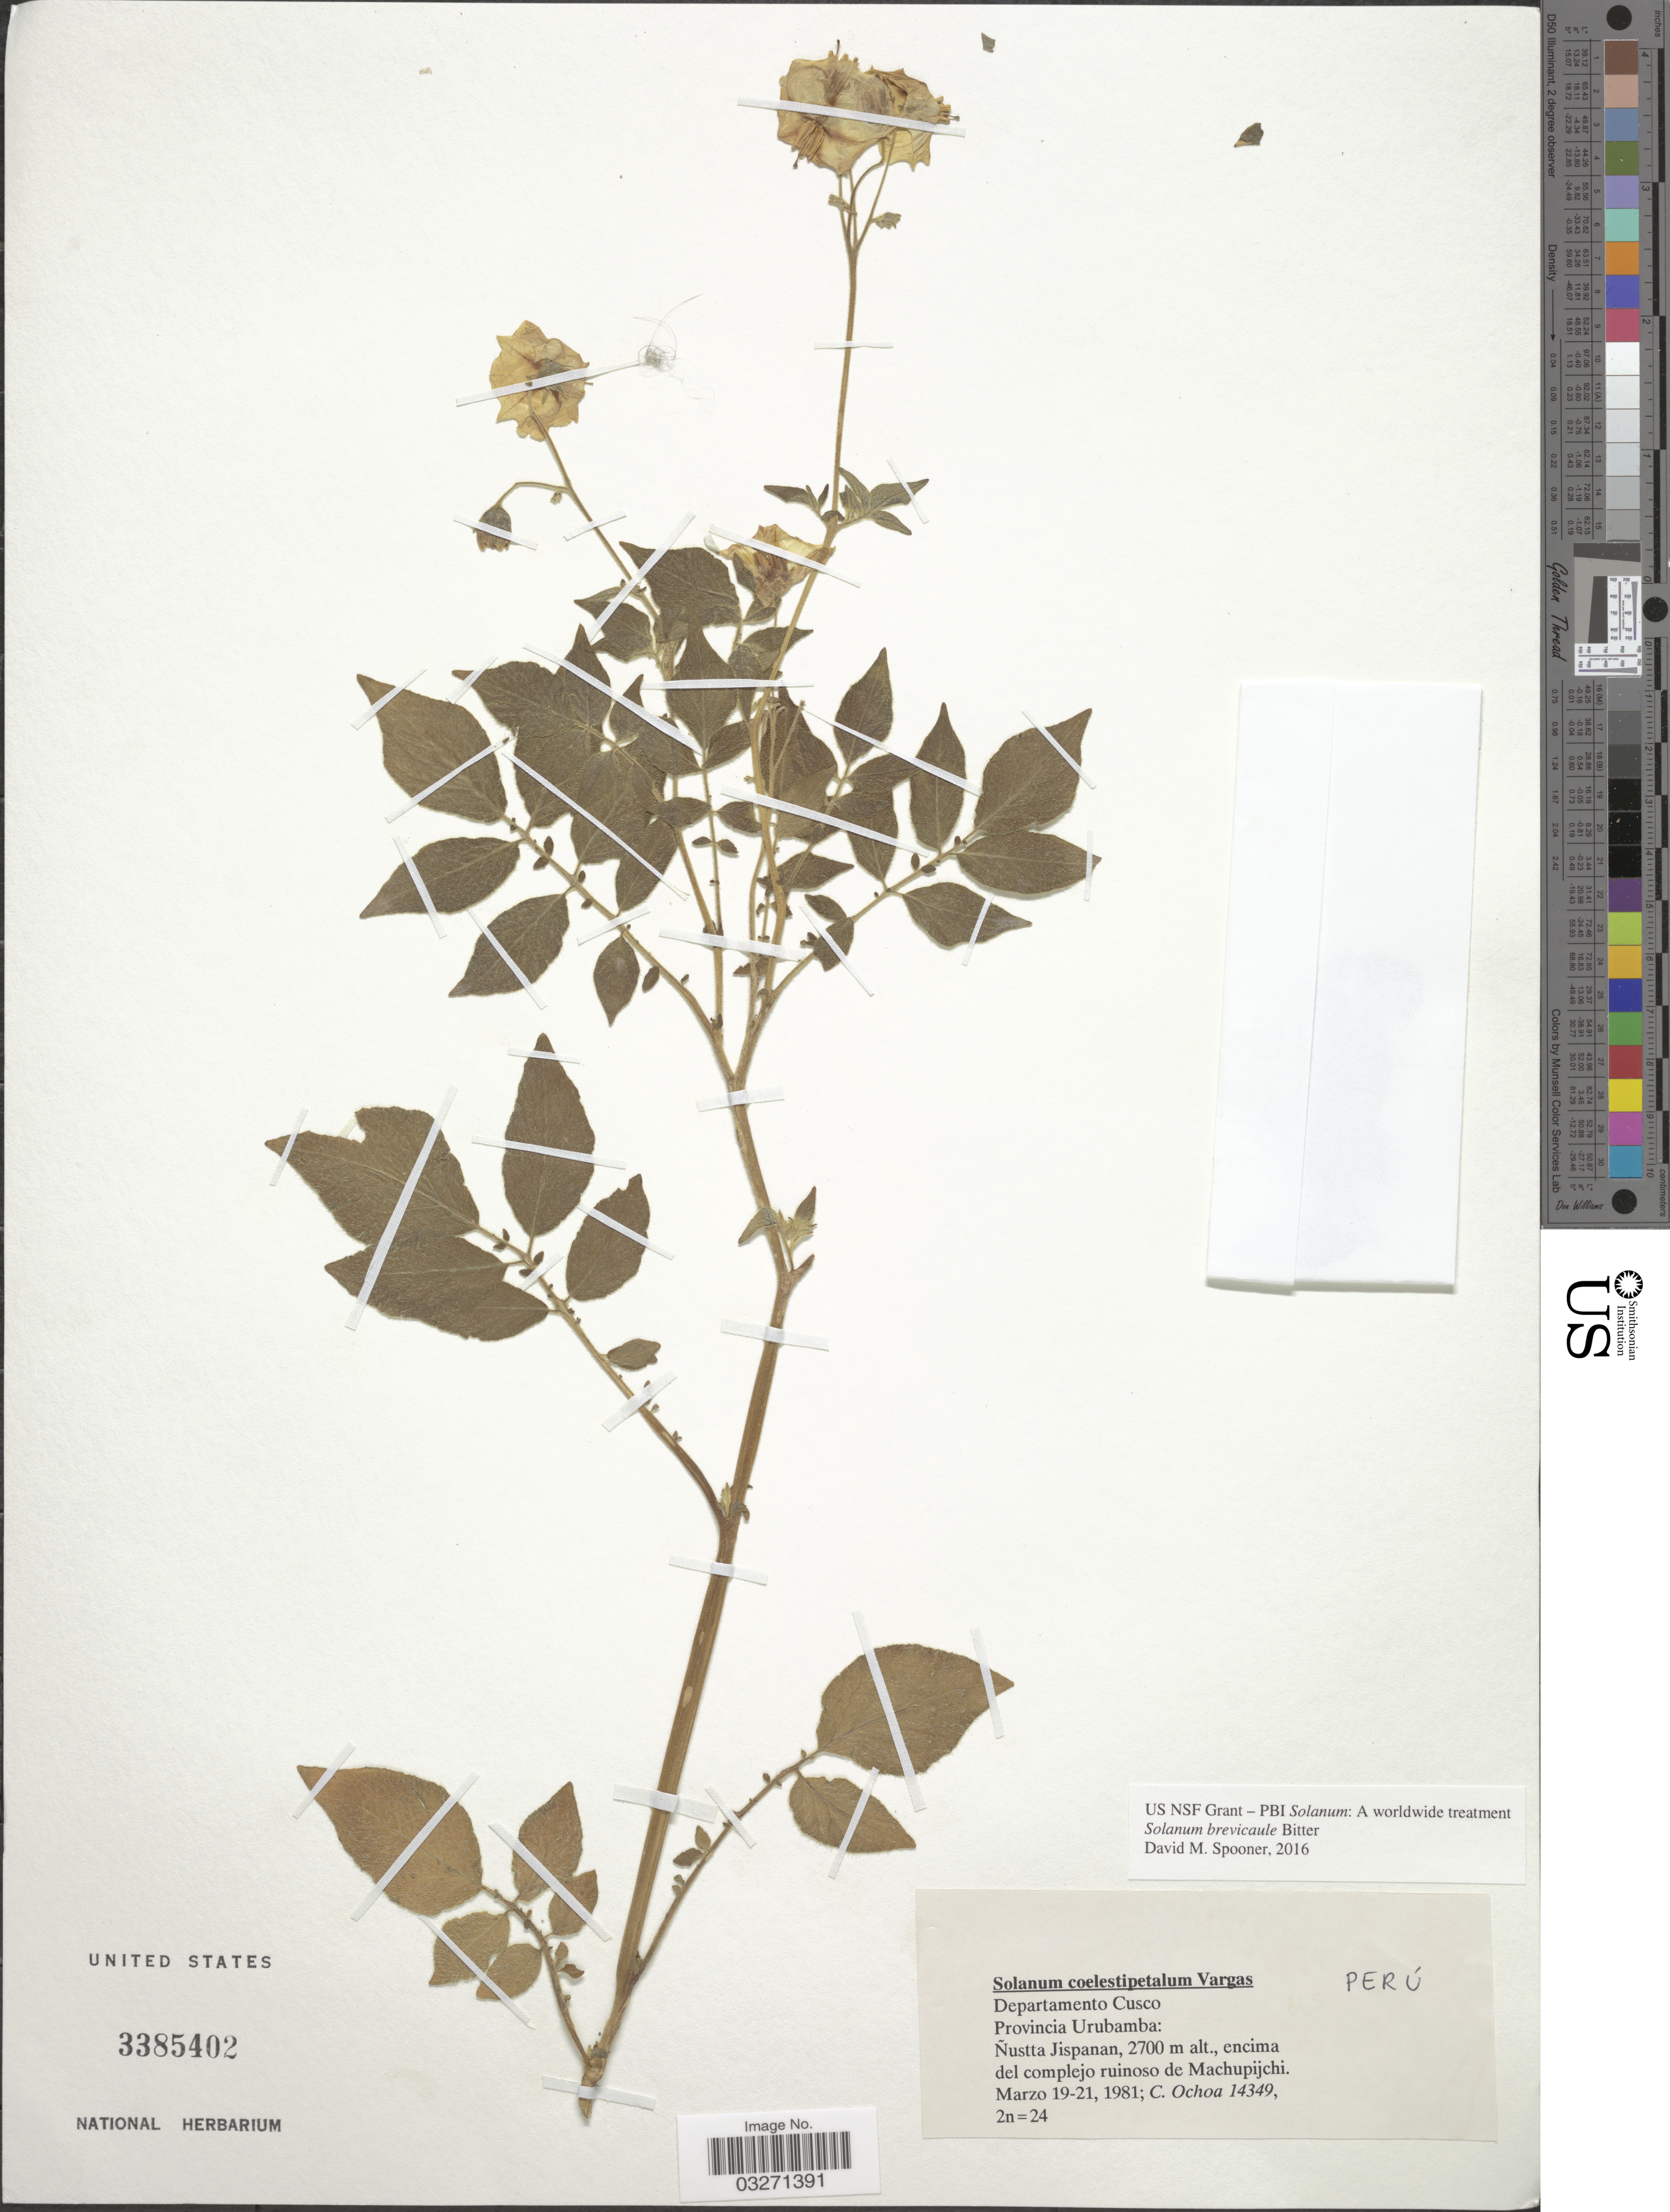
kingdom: Plantae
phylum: Tracheophyta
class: Magnoliopsida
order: Solanales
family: Solanaceae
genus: Solanum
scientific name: Solanum brevicaule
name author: Bitter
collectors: C. Ochoa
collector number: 14349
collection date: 1981-03-19/1981-03-21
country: Peru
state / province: Cusco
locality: Departamento Cusco. Provincia Urubamba: Ñustta Jispanan, encima del complejo ruinoso de Machupijchi.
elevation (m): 2700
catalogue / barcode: US 3385402